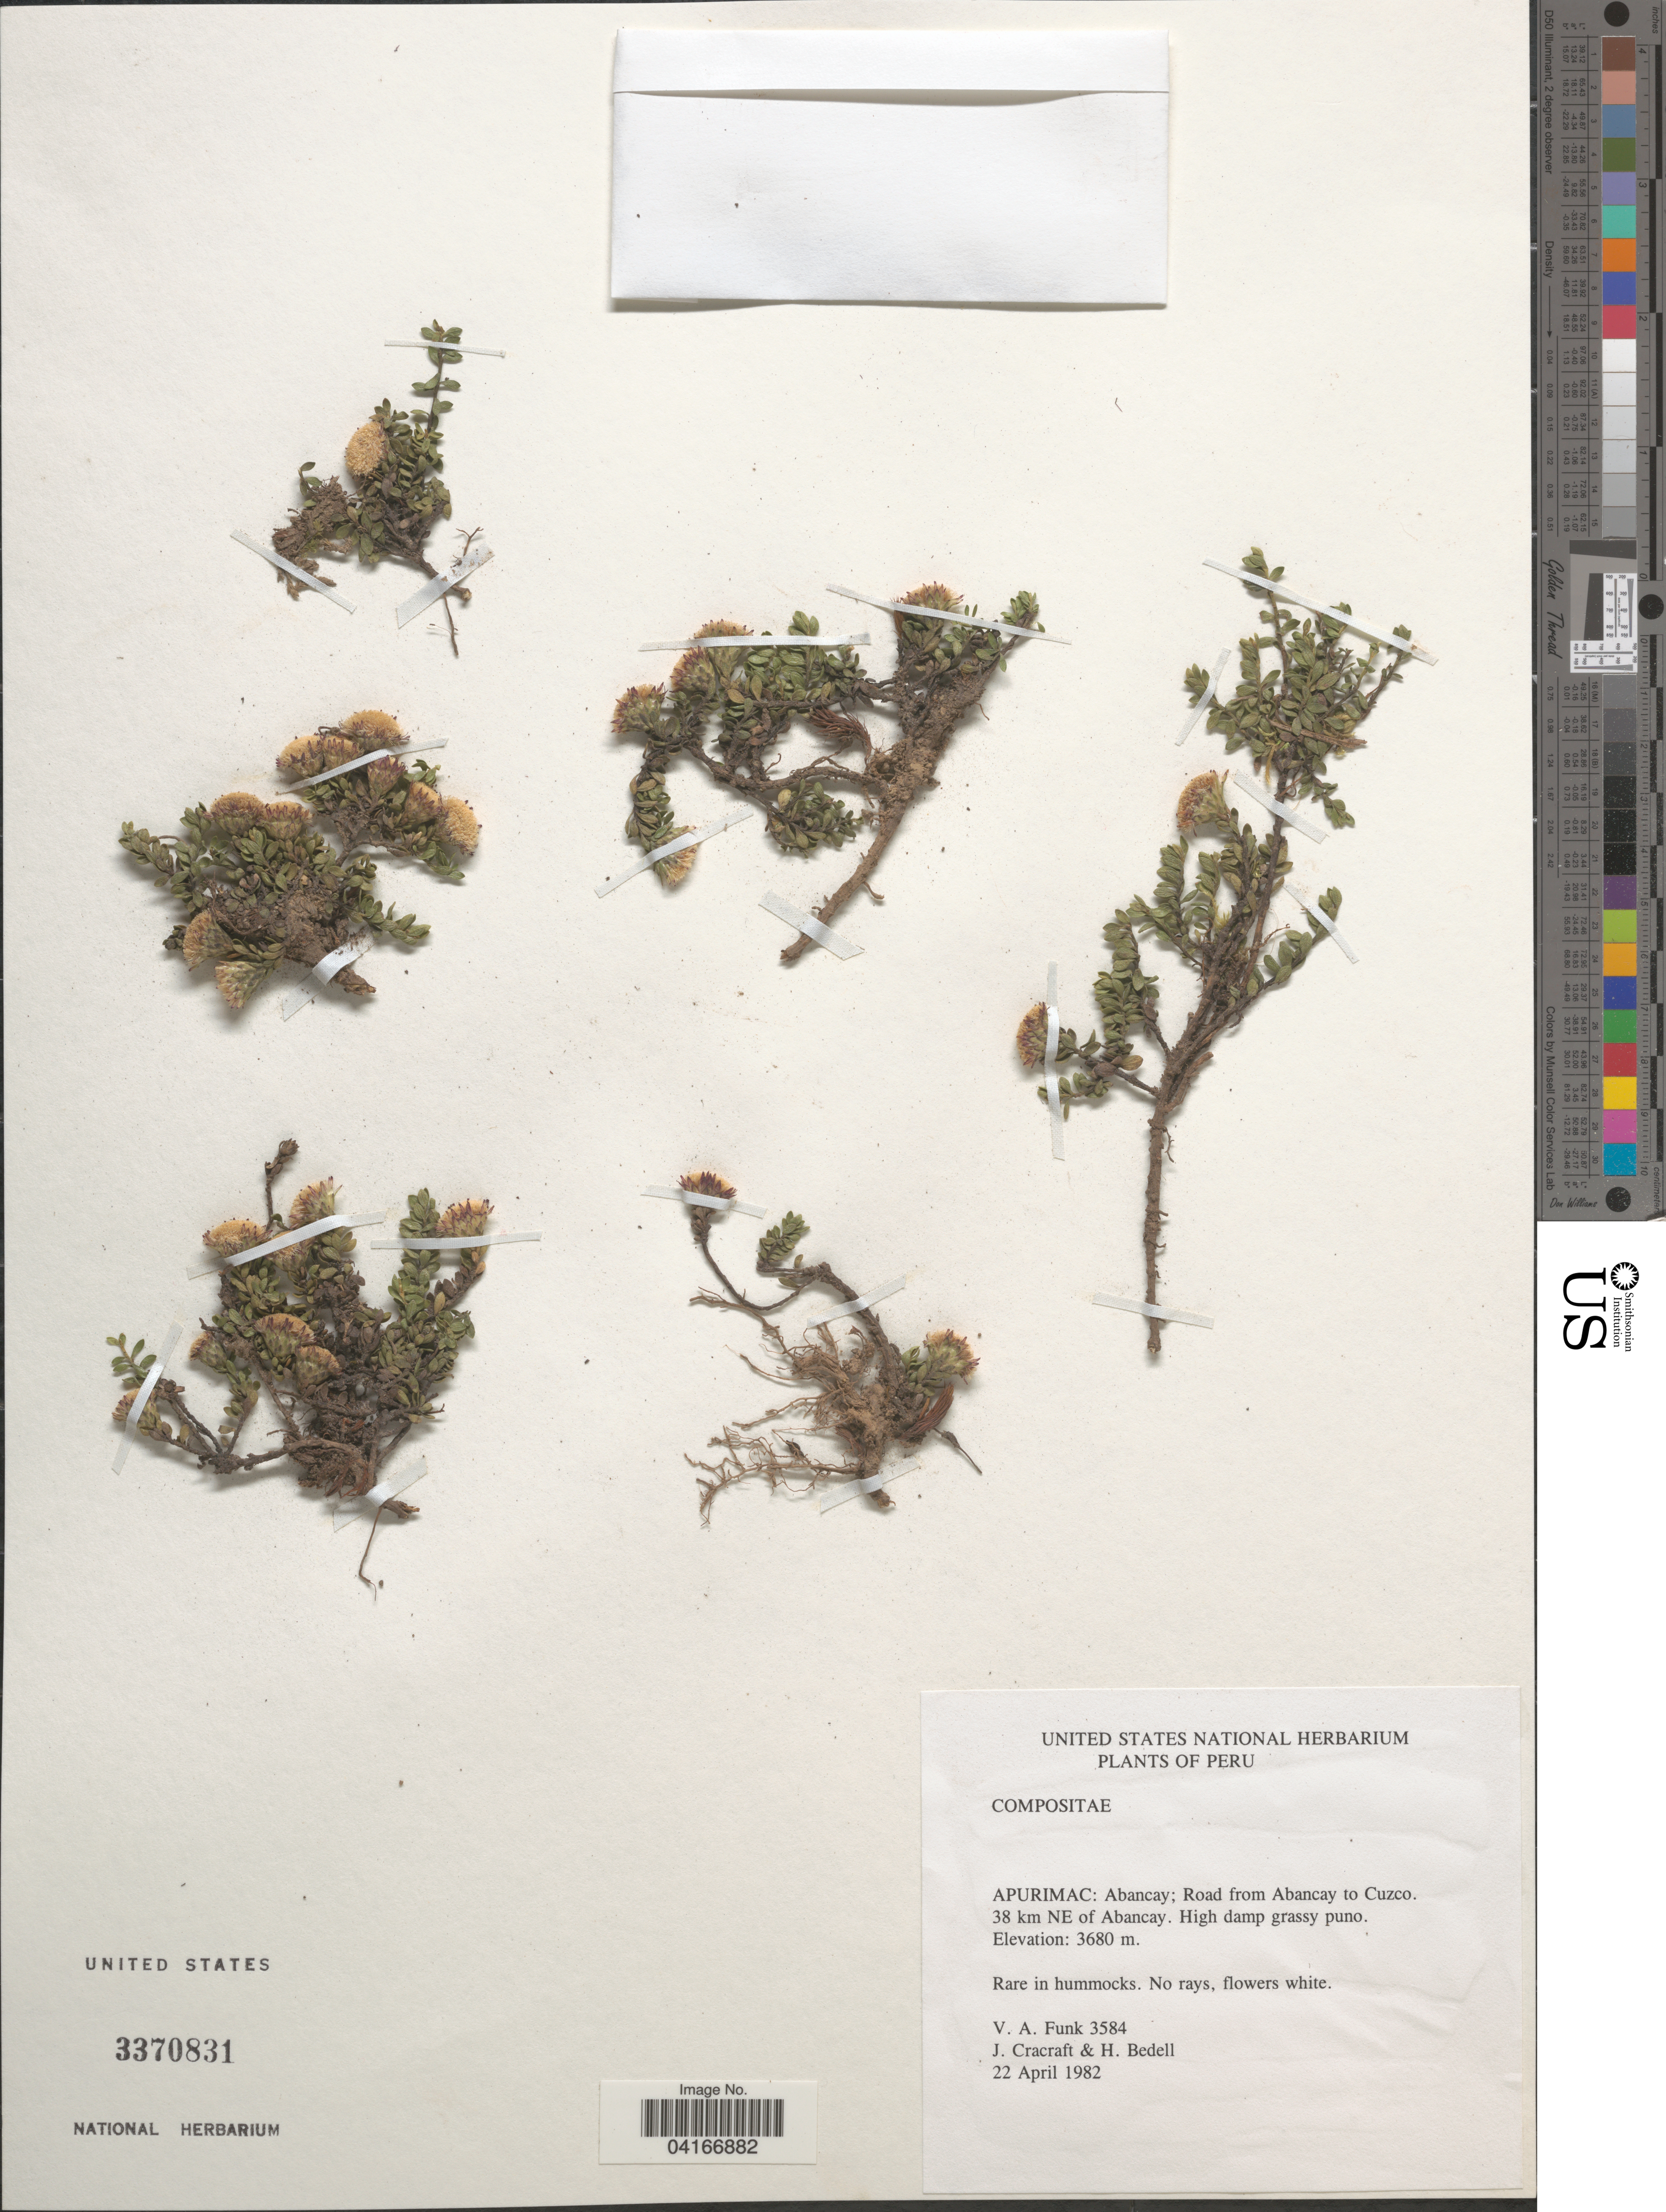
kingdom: Plantae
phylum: Tracheophyta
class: Magnoliopsida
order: Asterales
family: Asteraceae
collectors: V. Funk, J. L. Cracraft & H. Bedell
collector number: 3584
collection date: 1982-04-22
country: Peru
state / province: Apurimac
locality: Abancay; Road from Abancay to Cuzco. 38 km NE of Abancay.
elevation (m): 3680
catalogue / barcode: US 3370831